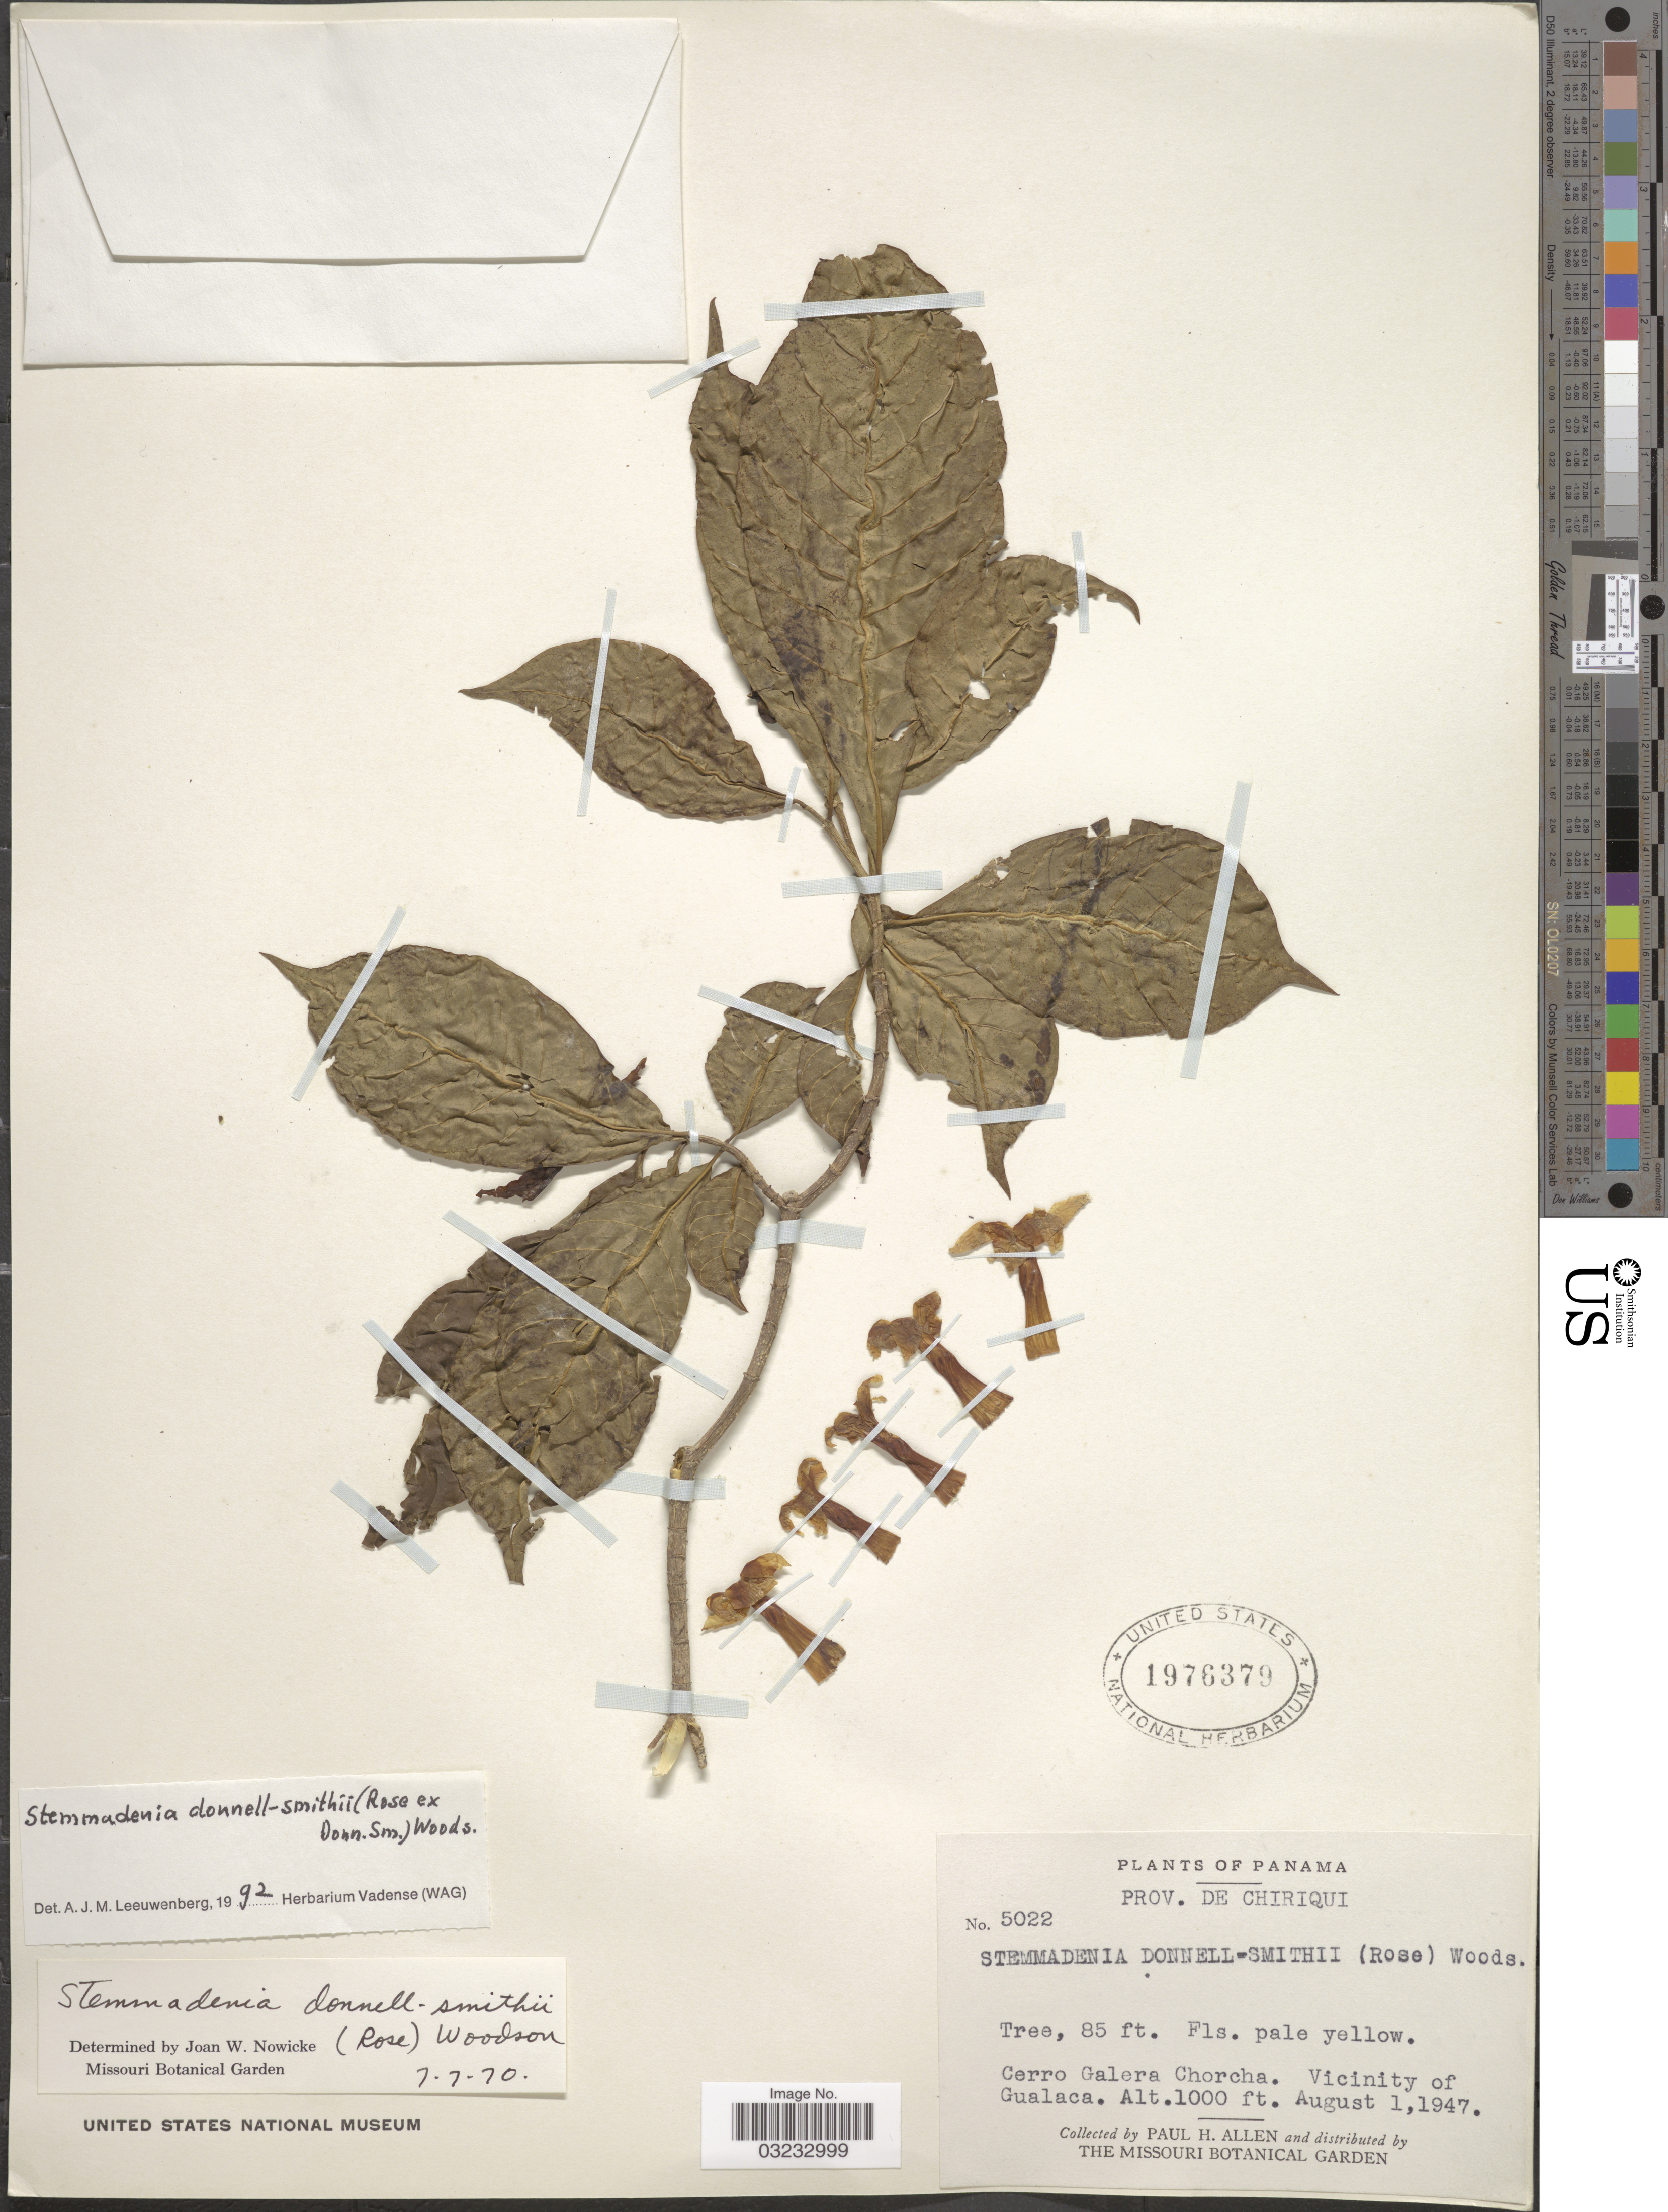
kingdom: Plantae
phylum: Tracheophyta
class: Magnoliopsida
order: Gentianales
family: Apocynaceae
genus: Stemmadenia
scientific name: Stemmadenia donnell-smithii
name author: (Rose ex Donn. Sm.) Woodson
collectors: P. H. Allen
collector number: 5022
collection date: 1947-08-01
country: Panama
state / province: Chiriqui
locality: Prov. de Chiriqui, Cerro Galera Chorcha, Vicinity of Gualaca.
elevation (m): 305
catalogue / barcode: US 1976379